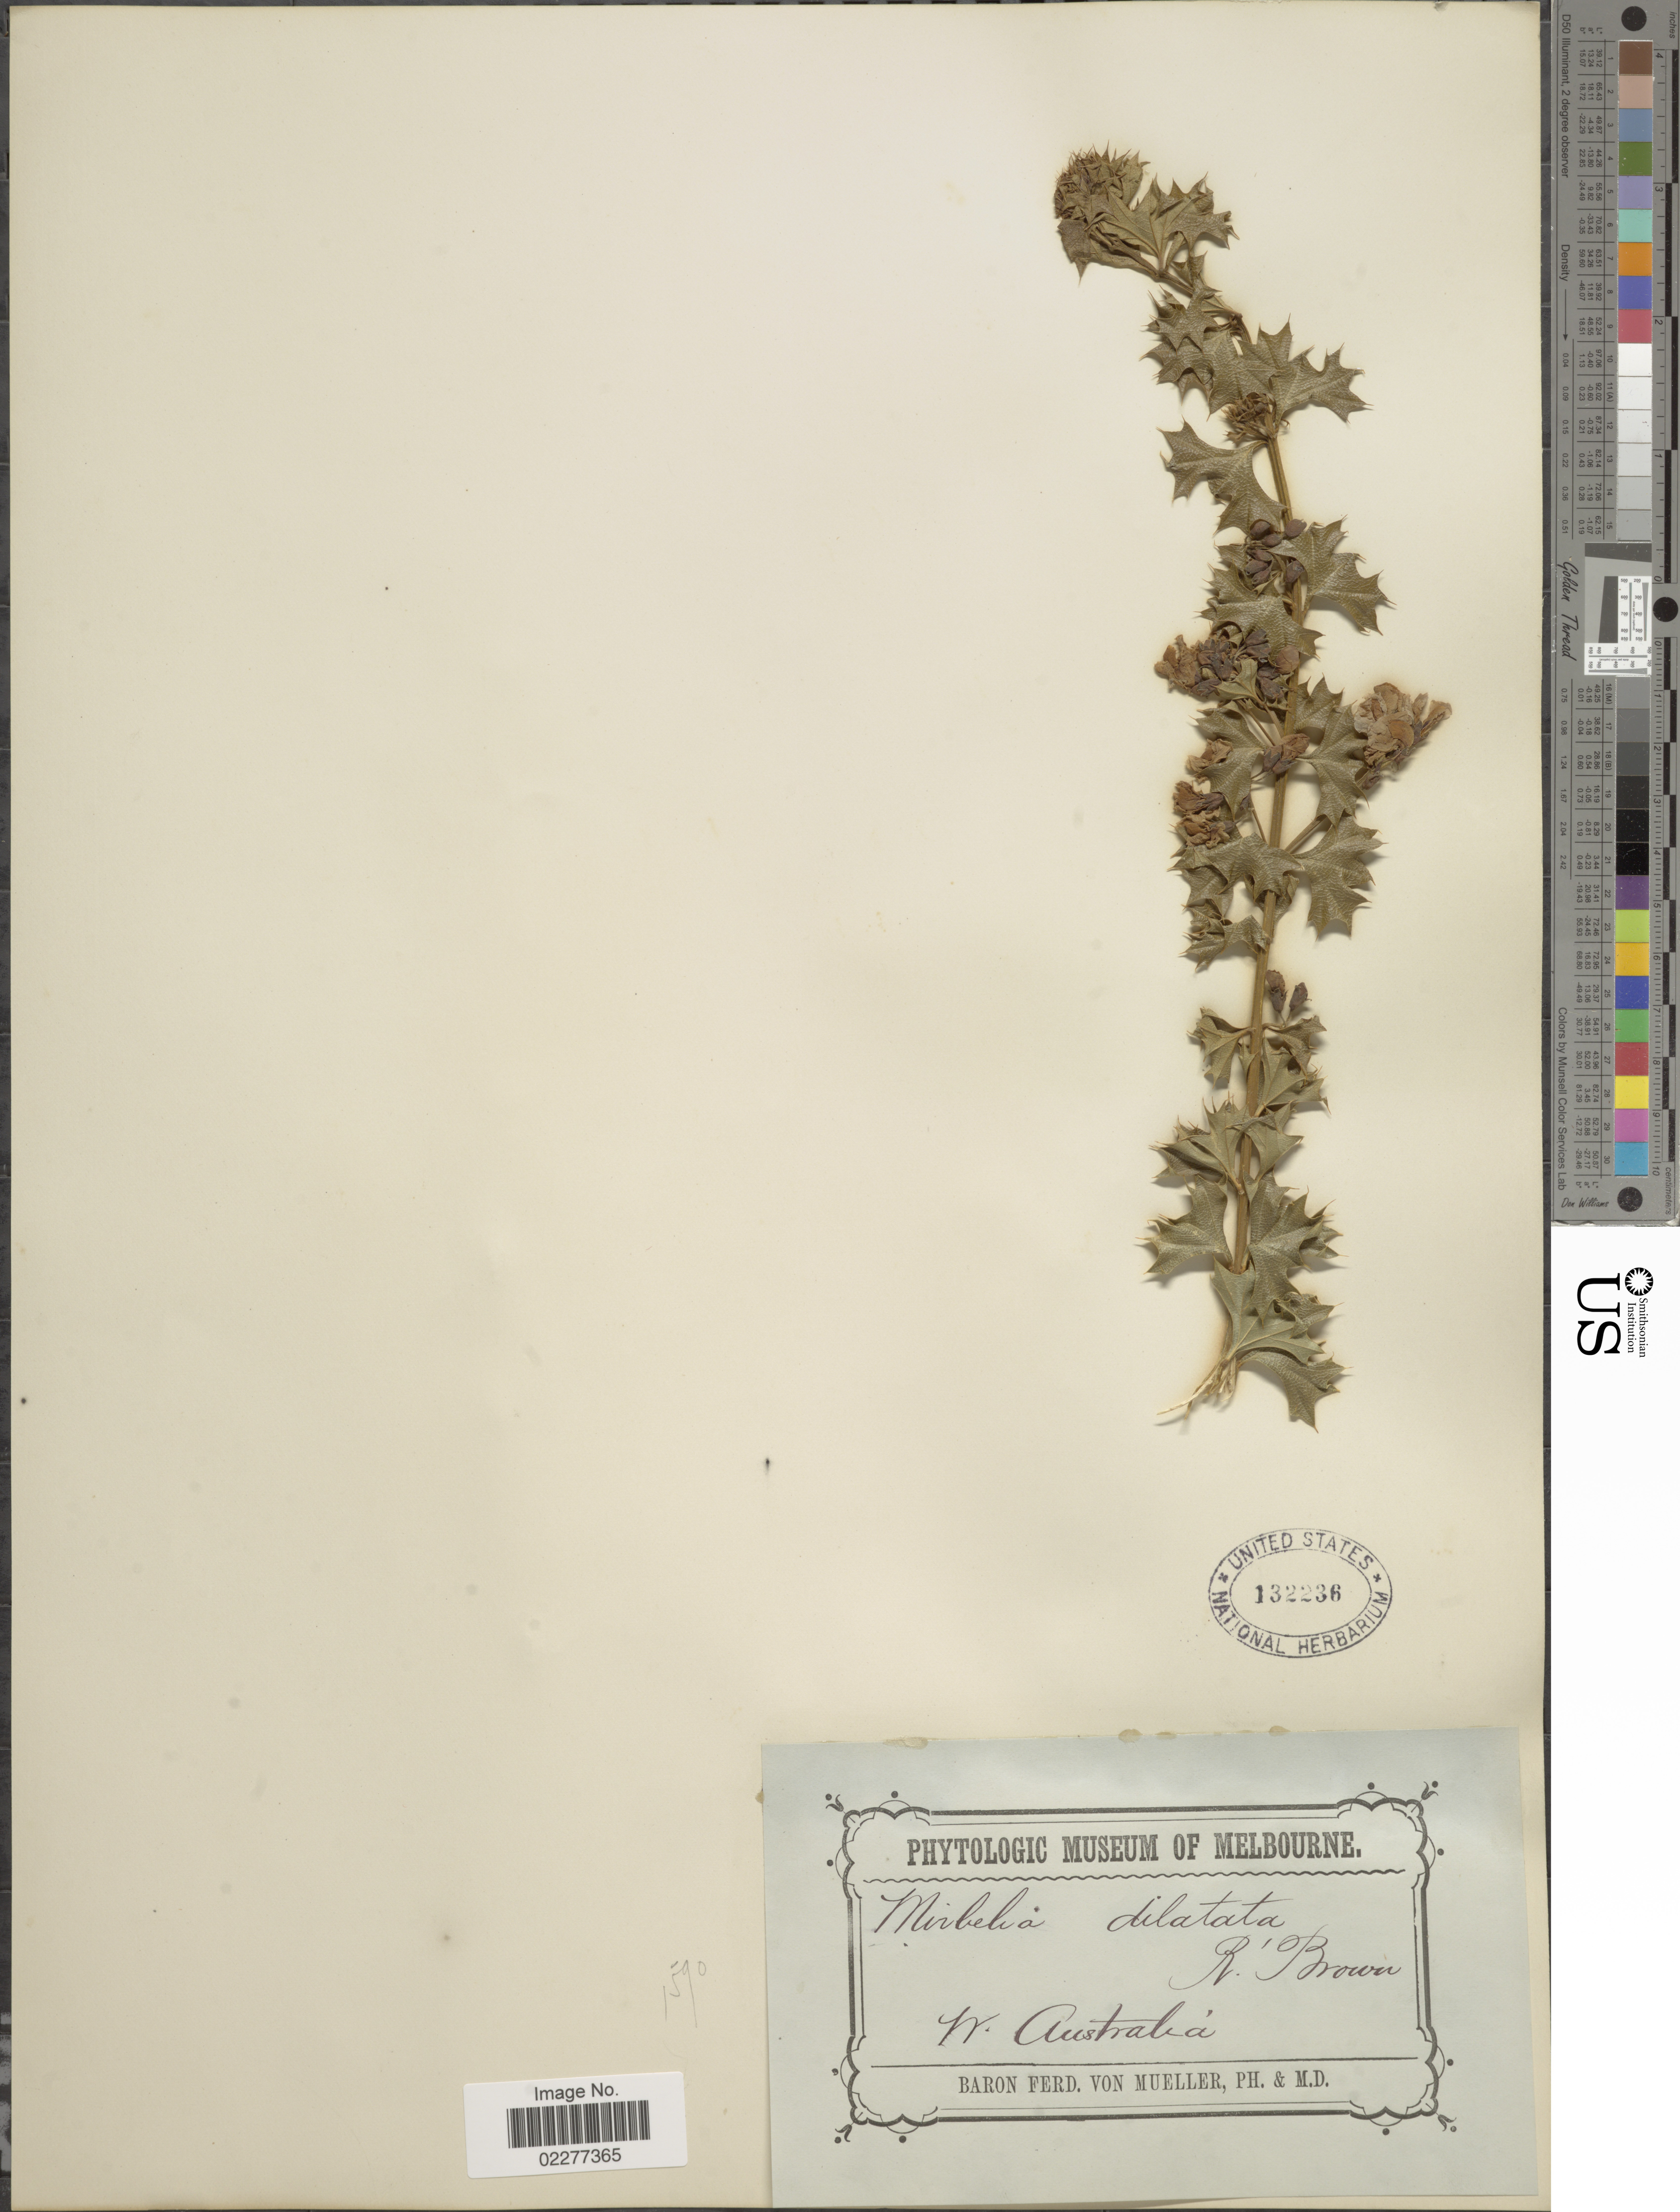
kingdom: Plantae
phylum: Tracheophyta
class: Magnoliopsida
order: Fabales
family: Fabaceae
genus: Mirbelia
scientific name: Mirbelia dilatata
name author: R. Br.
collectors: F. von Mueller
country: Australia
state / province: Western Australia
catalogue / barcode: US 132236